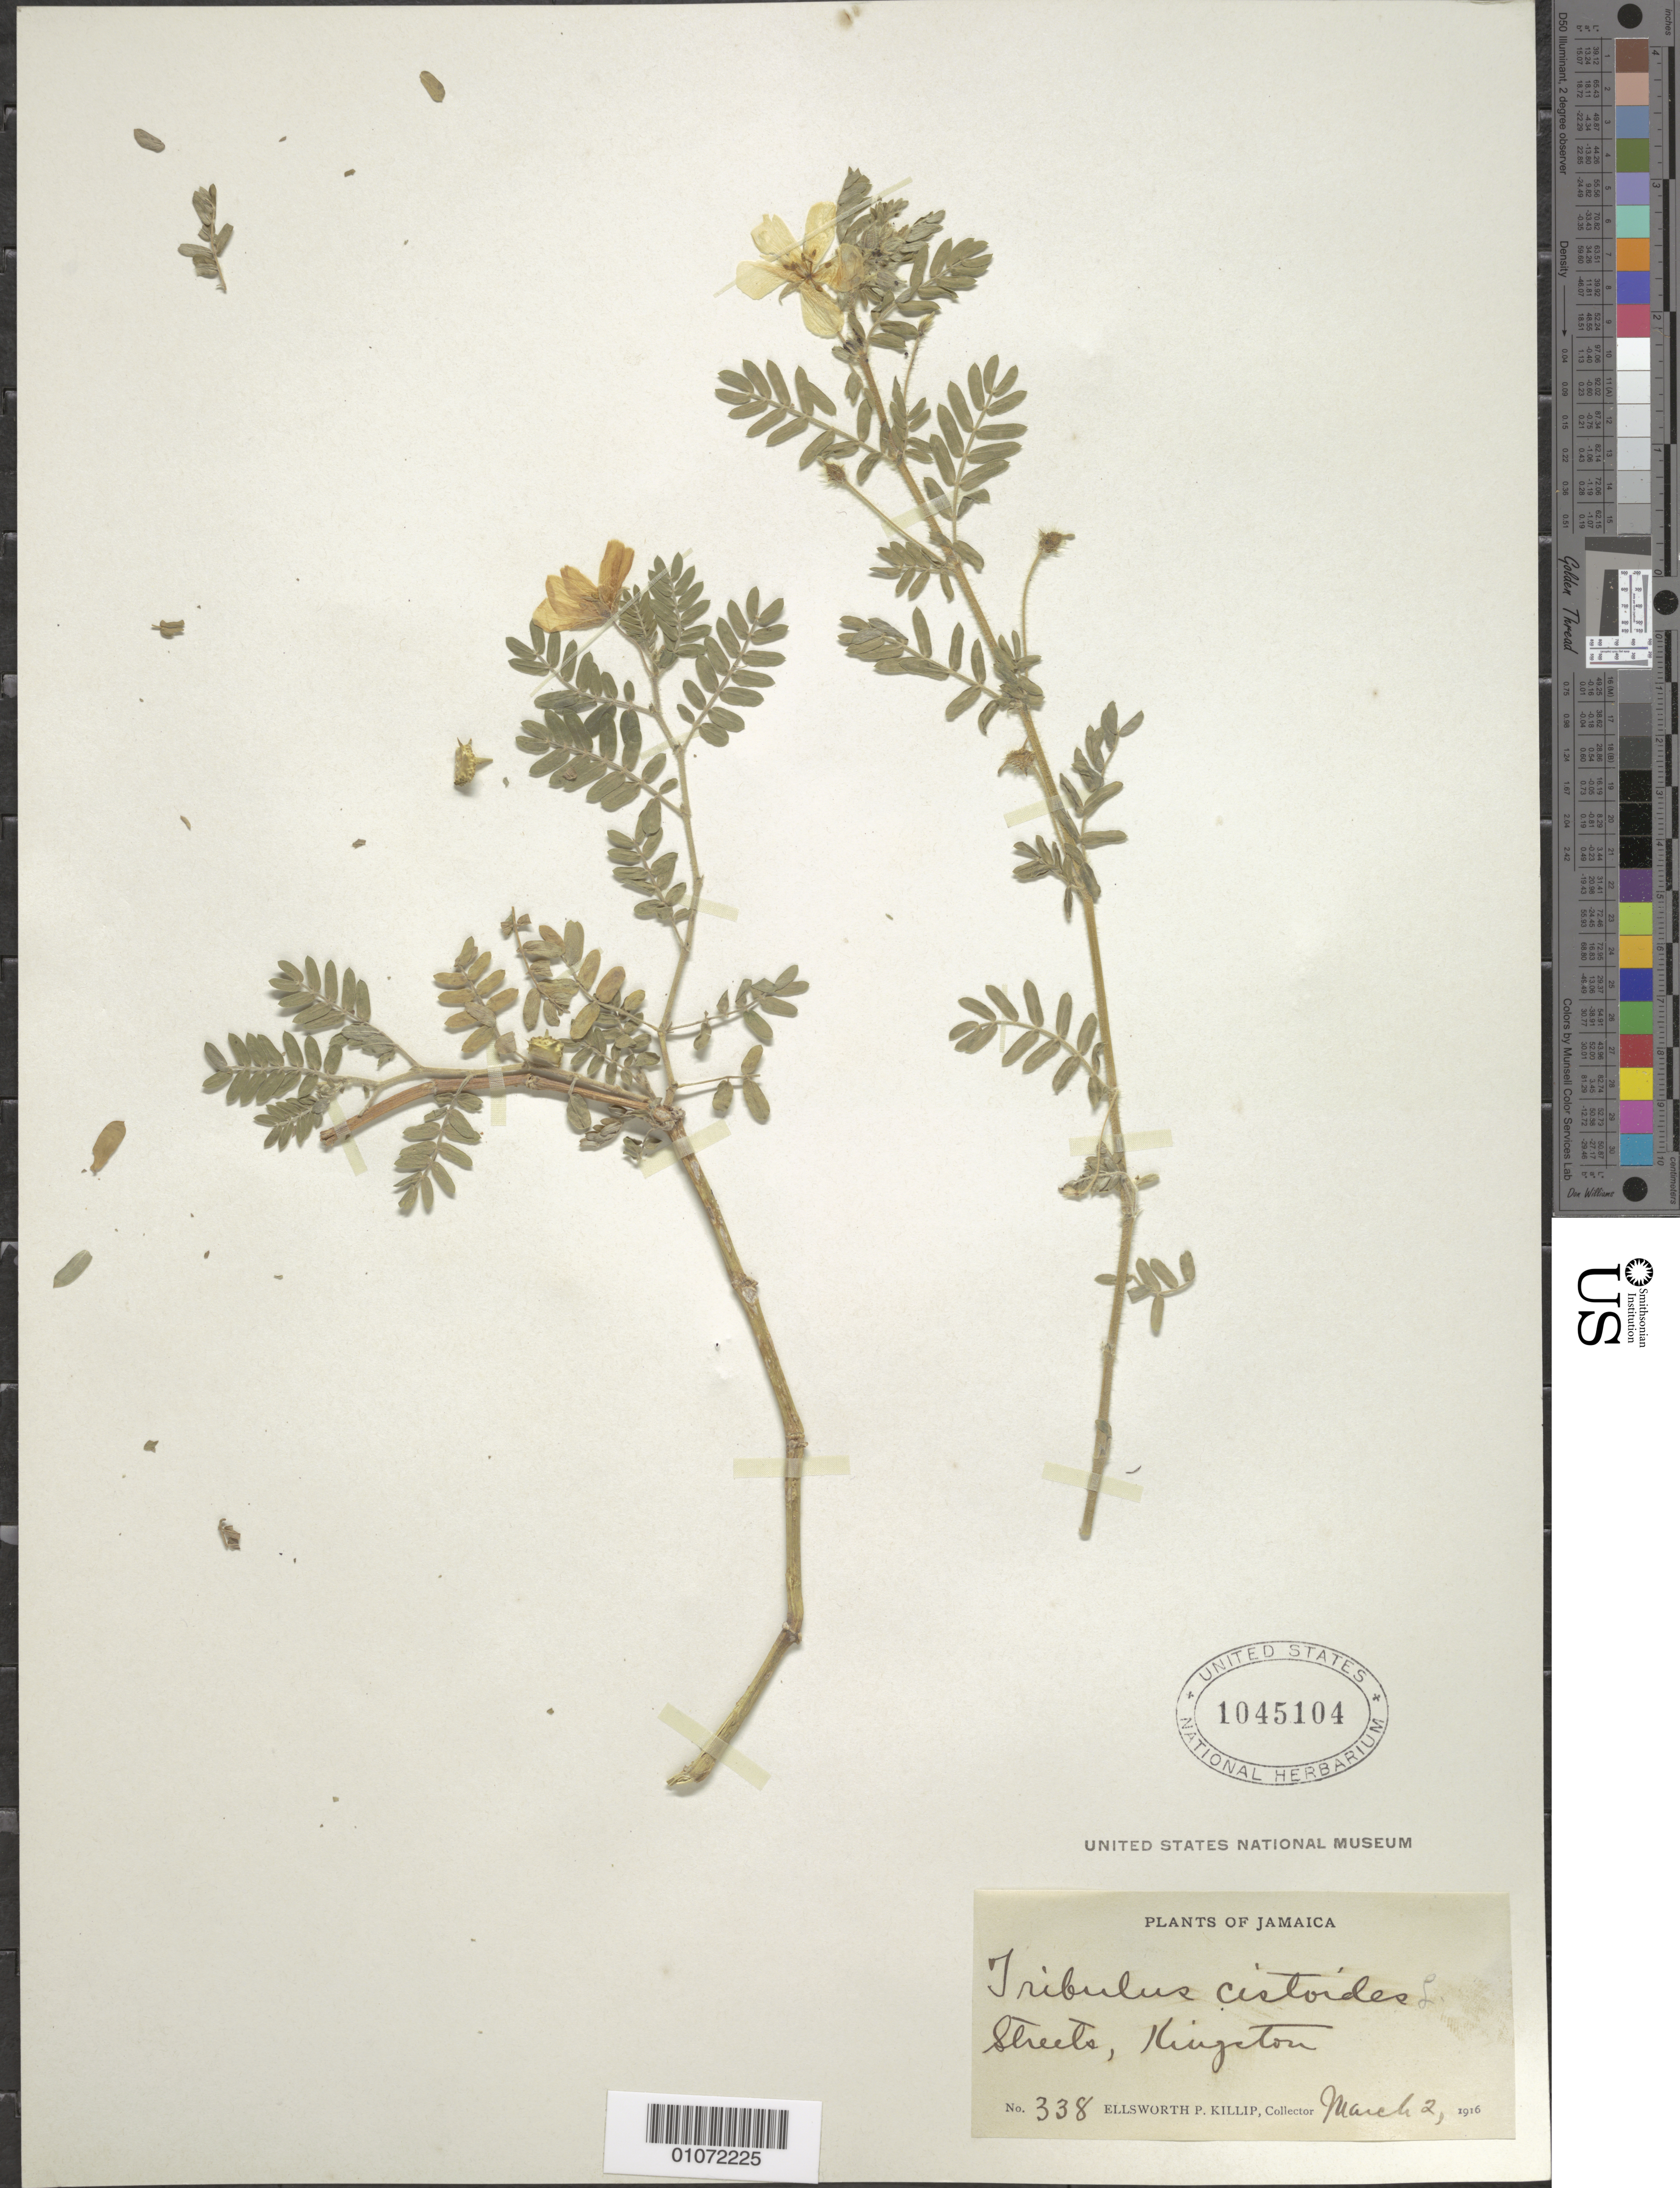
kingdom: Plantae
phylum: Tracheophyta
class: Magnoliopsida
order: Zygophyllales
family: Zygophyllaceae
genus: Tribulus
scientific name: Tribulus cistoides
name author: L.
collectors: E. P. Killip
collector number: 338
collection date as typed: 02 Mar 1916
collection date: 1916-03-02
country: Jamaica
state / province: Kingston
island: Jamaica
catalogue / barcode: US 1045104